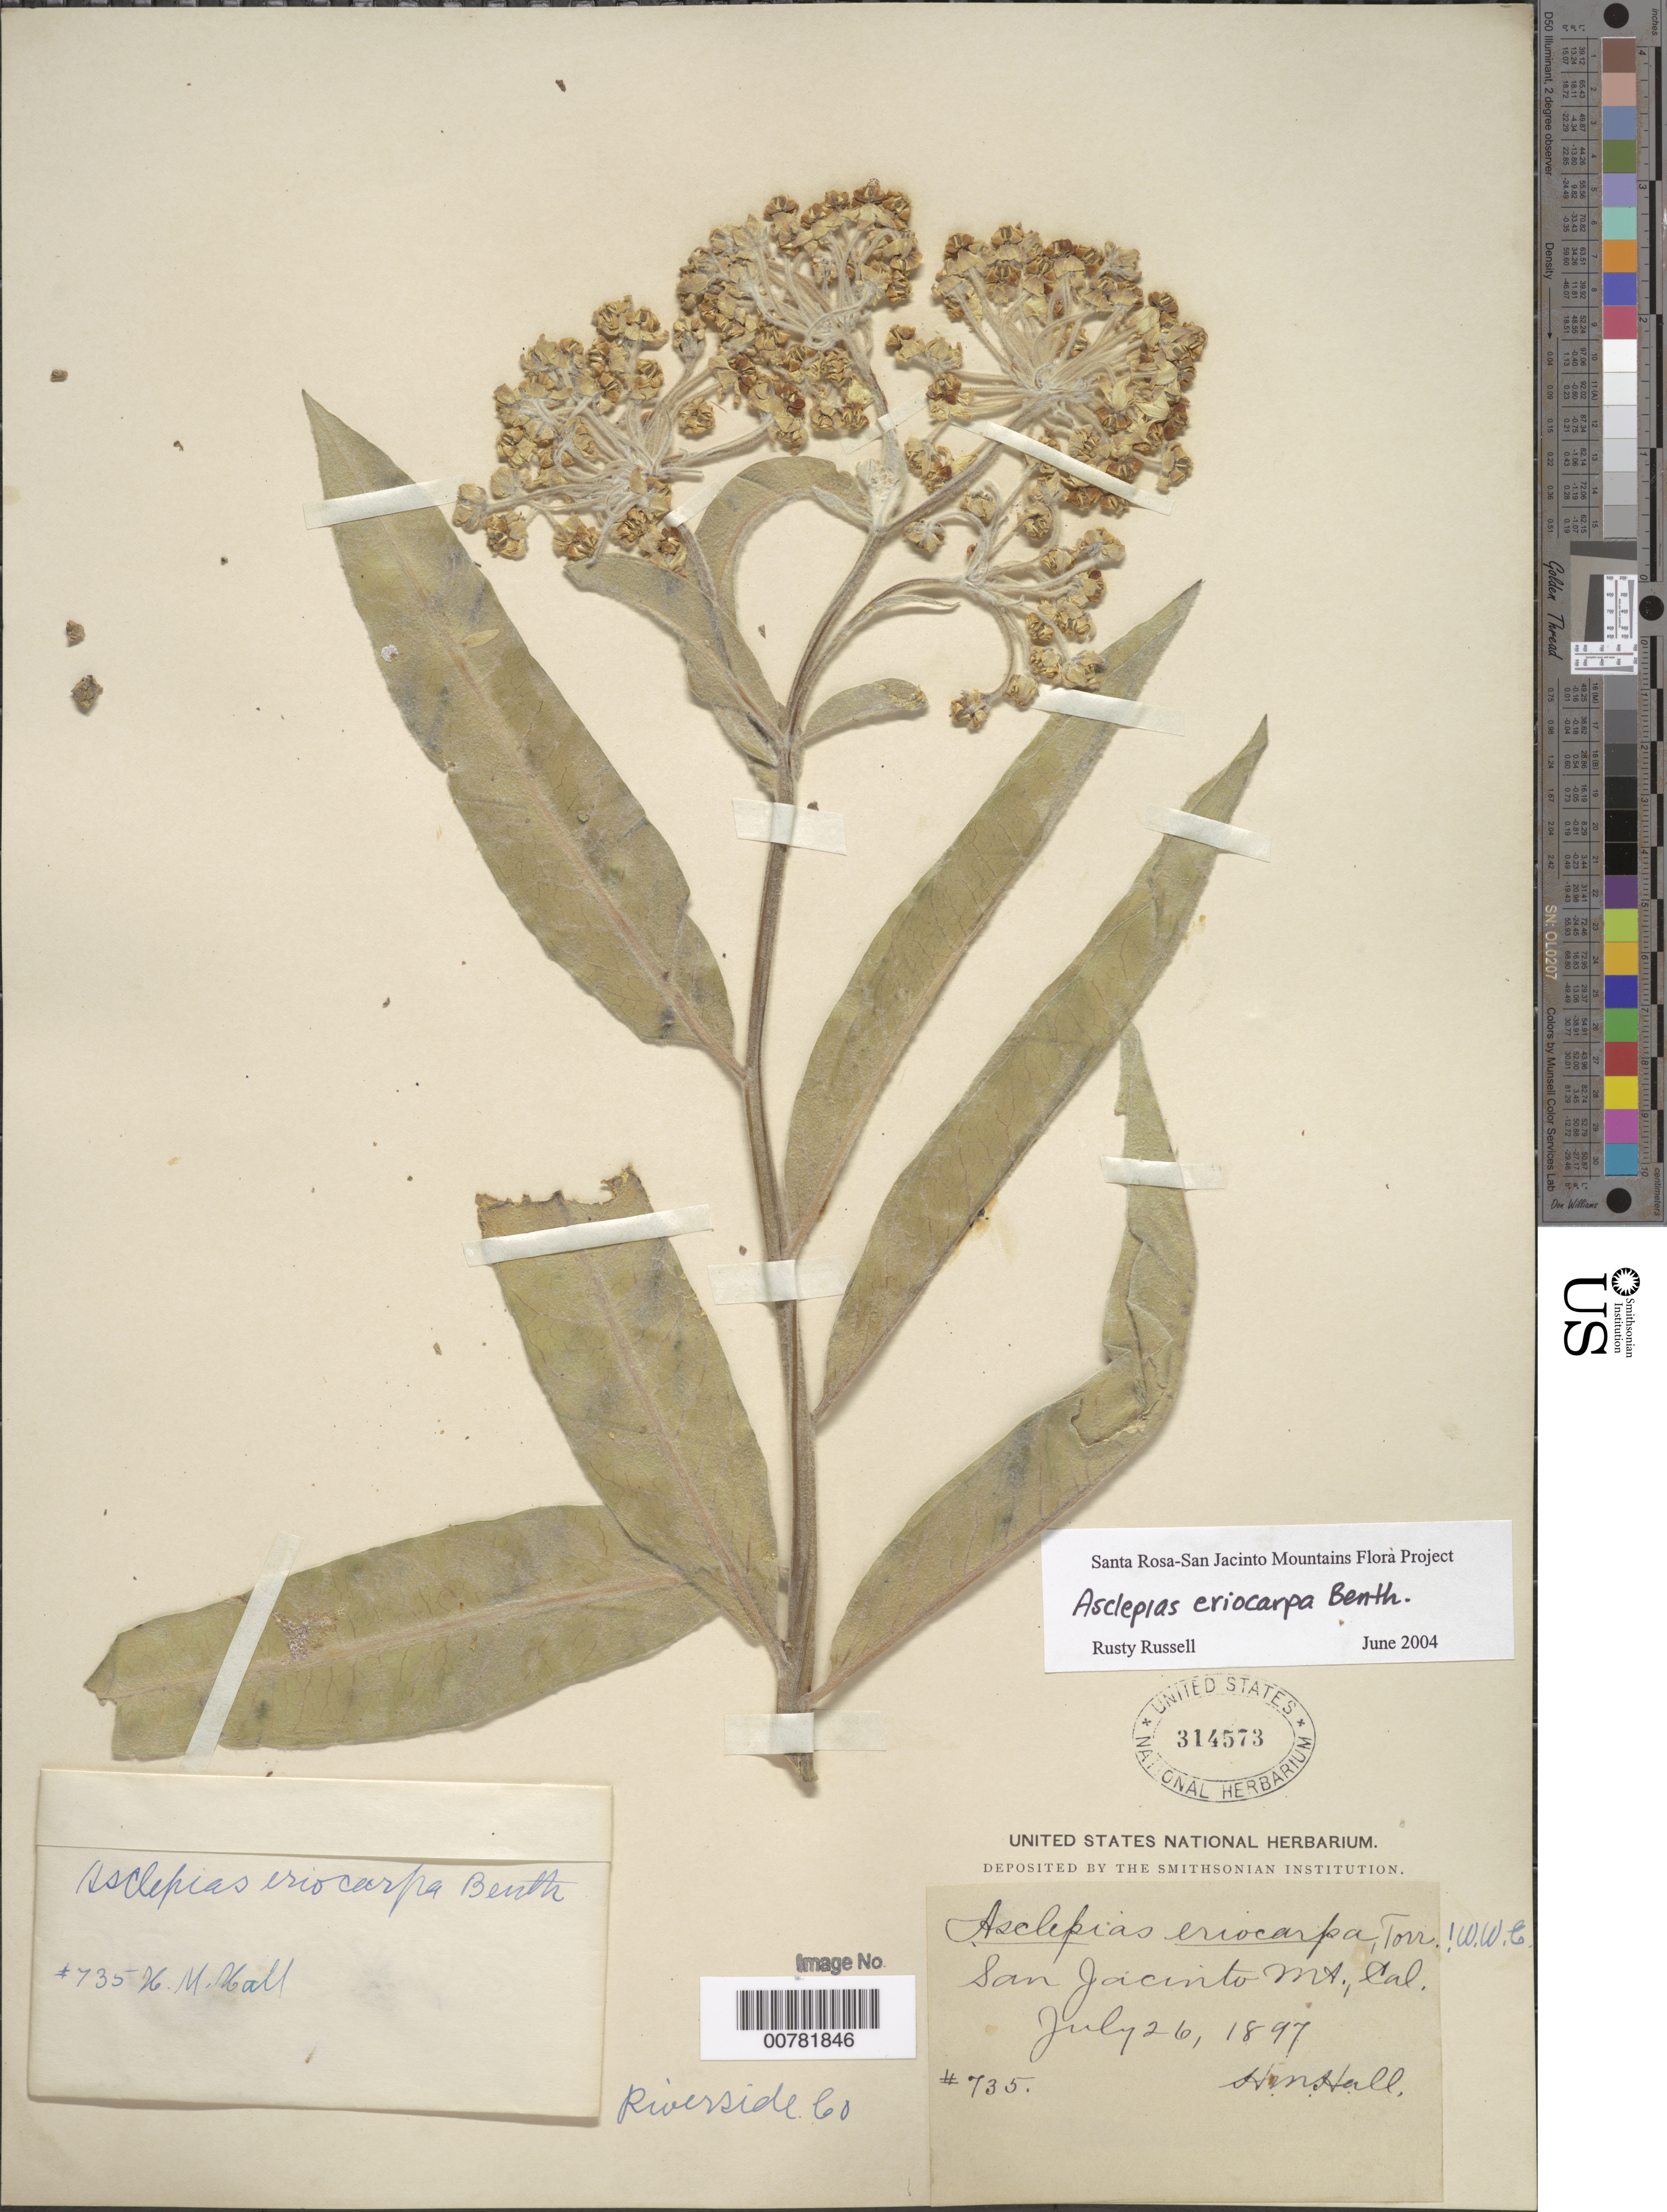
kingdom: Plantae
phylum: Tracheophyta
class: Magnoliopsida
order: Gentianales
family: Apocynaceae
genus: Asclepias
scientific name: Asclepias eriocarpa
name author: Benth.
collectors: H. M. Hall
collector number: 735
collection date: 1897-07-26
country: United States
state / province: California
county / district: Riverside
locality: San Jacinto Mt. Riverside Co.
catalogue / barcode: US 314573